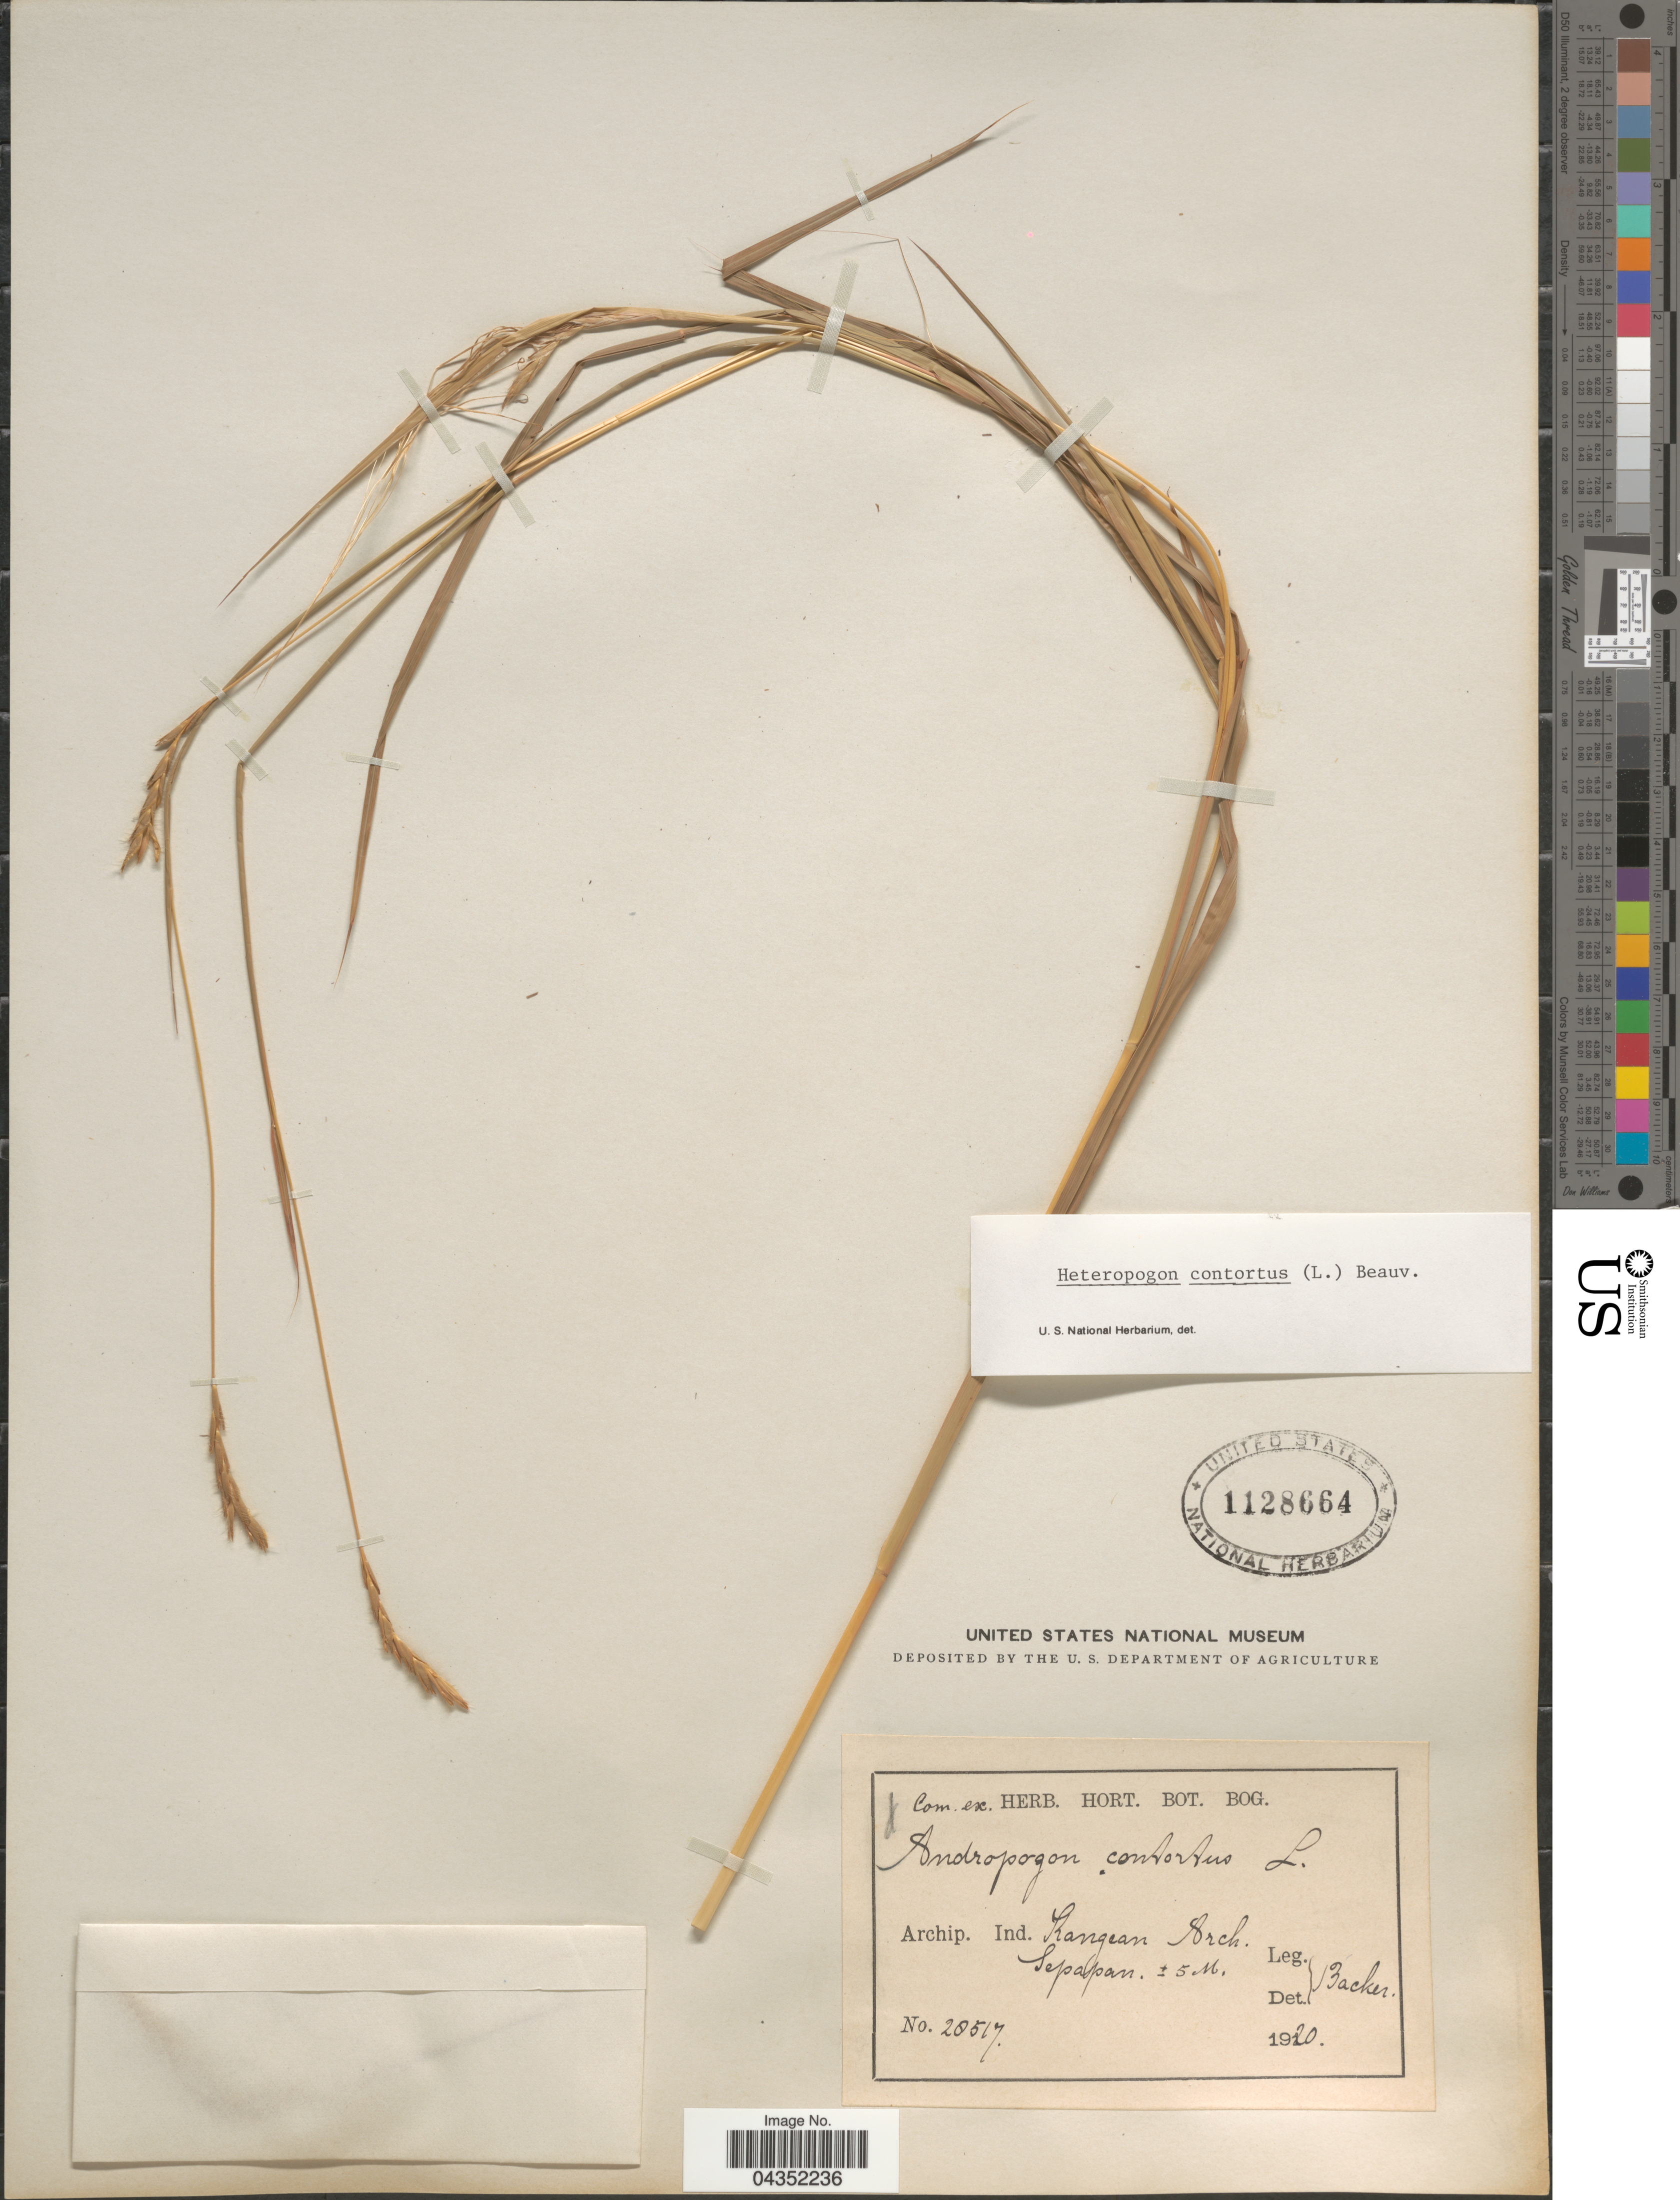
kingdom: Plantae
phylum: Tracheophyta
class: Liliopsida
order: Poales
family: Poaceae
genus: Heteropogon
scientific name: Heteropogon contortus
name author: (L.) P. Beauv. ex Roem. & Schult.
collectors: Backer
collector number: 28517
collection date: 1920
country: Indonesia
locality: Archipel. Ind. Kangean Arch. Sepapan.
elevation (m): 5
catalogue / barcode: US 1128664